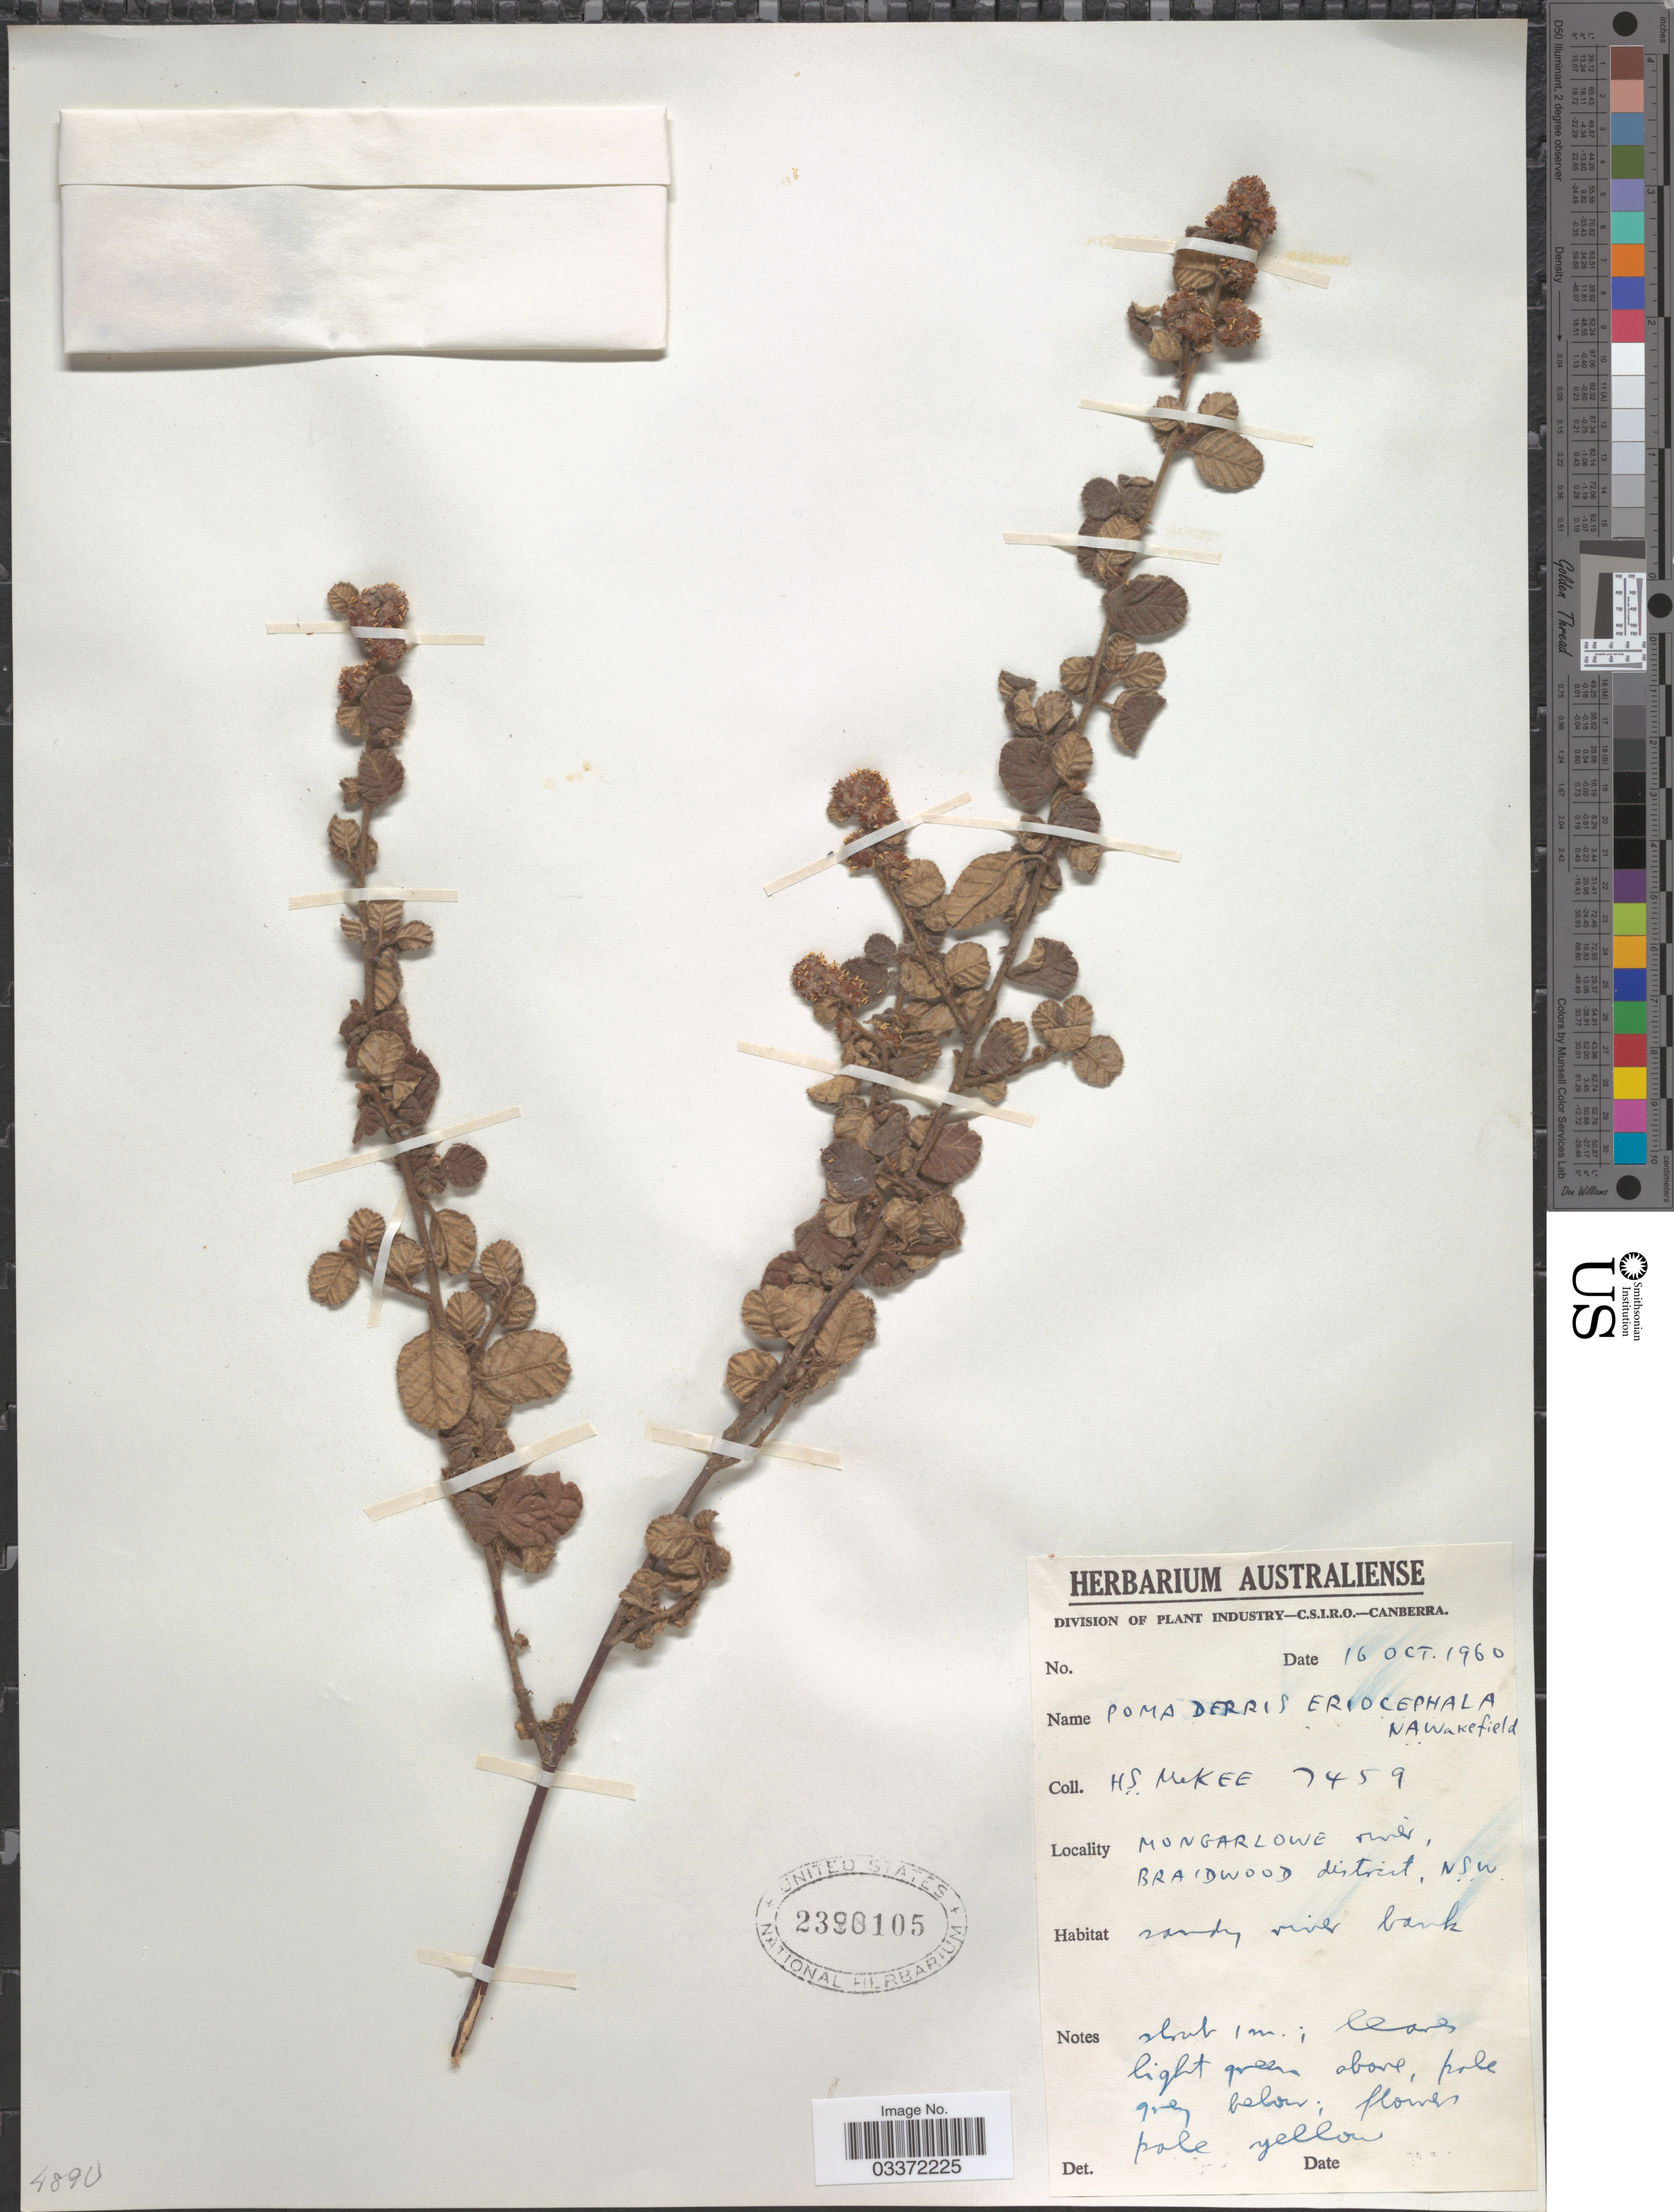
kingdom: Plantae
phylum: Tracheophyta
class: Magnoliopsida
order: Rosales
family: Rhamnaceae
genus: Pomaderris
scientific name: Pomaderris eriocephala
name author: N.A. Wakef.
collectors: H. S. McKee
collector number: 7459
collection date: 1960-10-16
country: Australia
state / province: New South Wales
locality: Mongarlowe [illegible text], Braidwood district.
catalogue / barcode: US 2390105